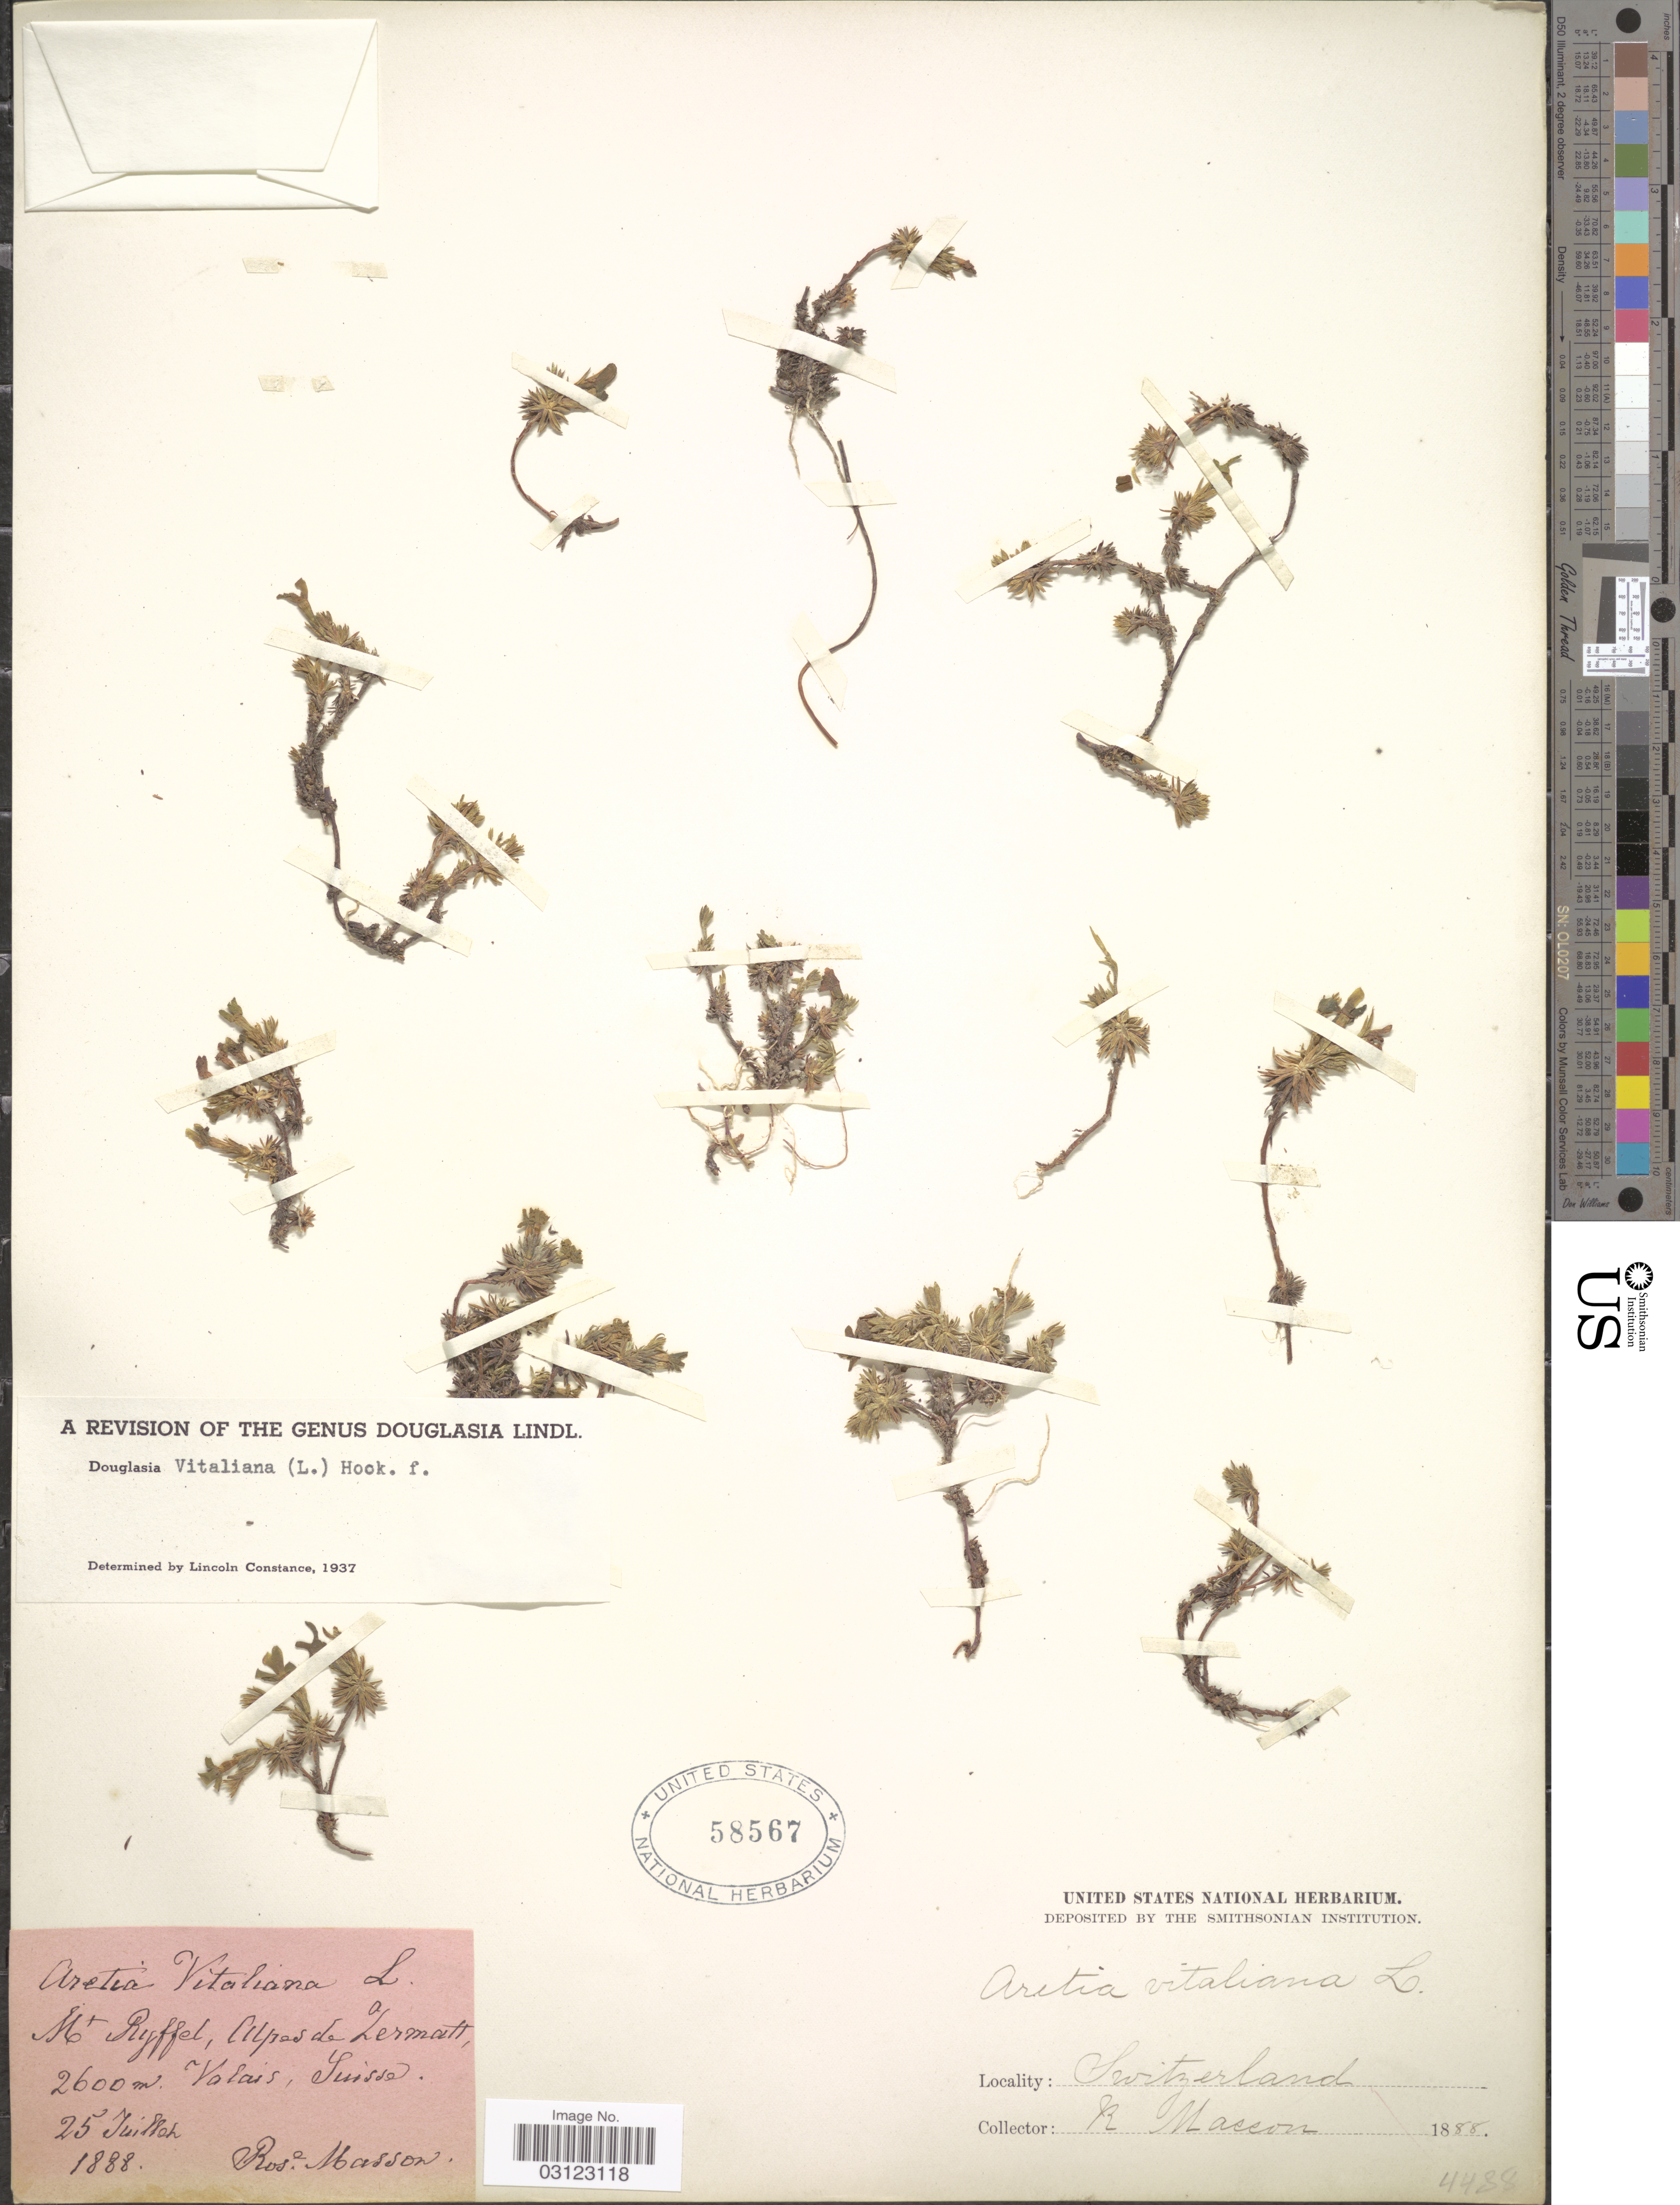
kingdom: Plantae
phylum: Tracheophyta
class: Magnoliopsida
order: Ericales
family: Primulaceae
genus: Douglasia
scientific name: Douglasia vitaliana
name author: (L.) Hook. f. ex B.D. Jacks.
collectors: R. Masson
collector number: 4438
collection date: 1888-07-25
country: Switzerland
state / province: Valais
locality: Mt Ryffel, Alpes de Zermatt, Suisse.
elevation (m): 2600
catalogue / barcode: US 58567